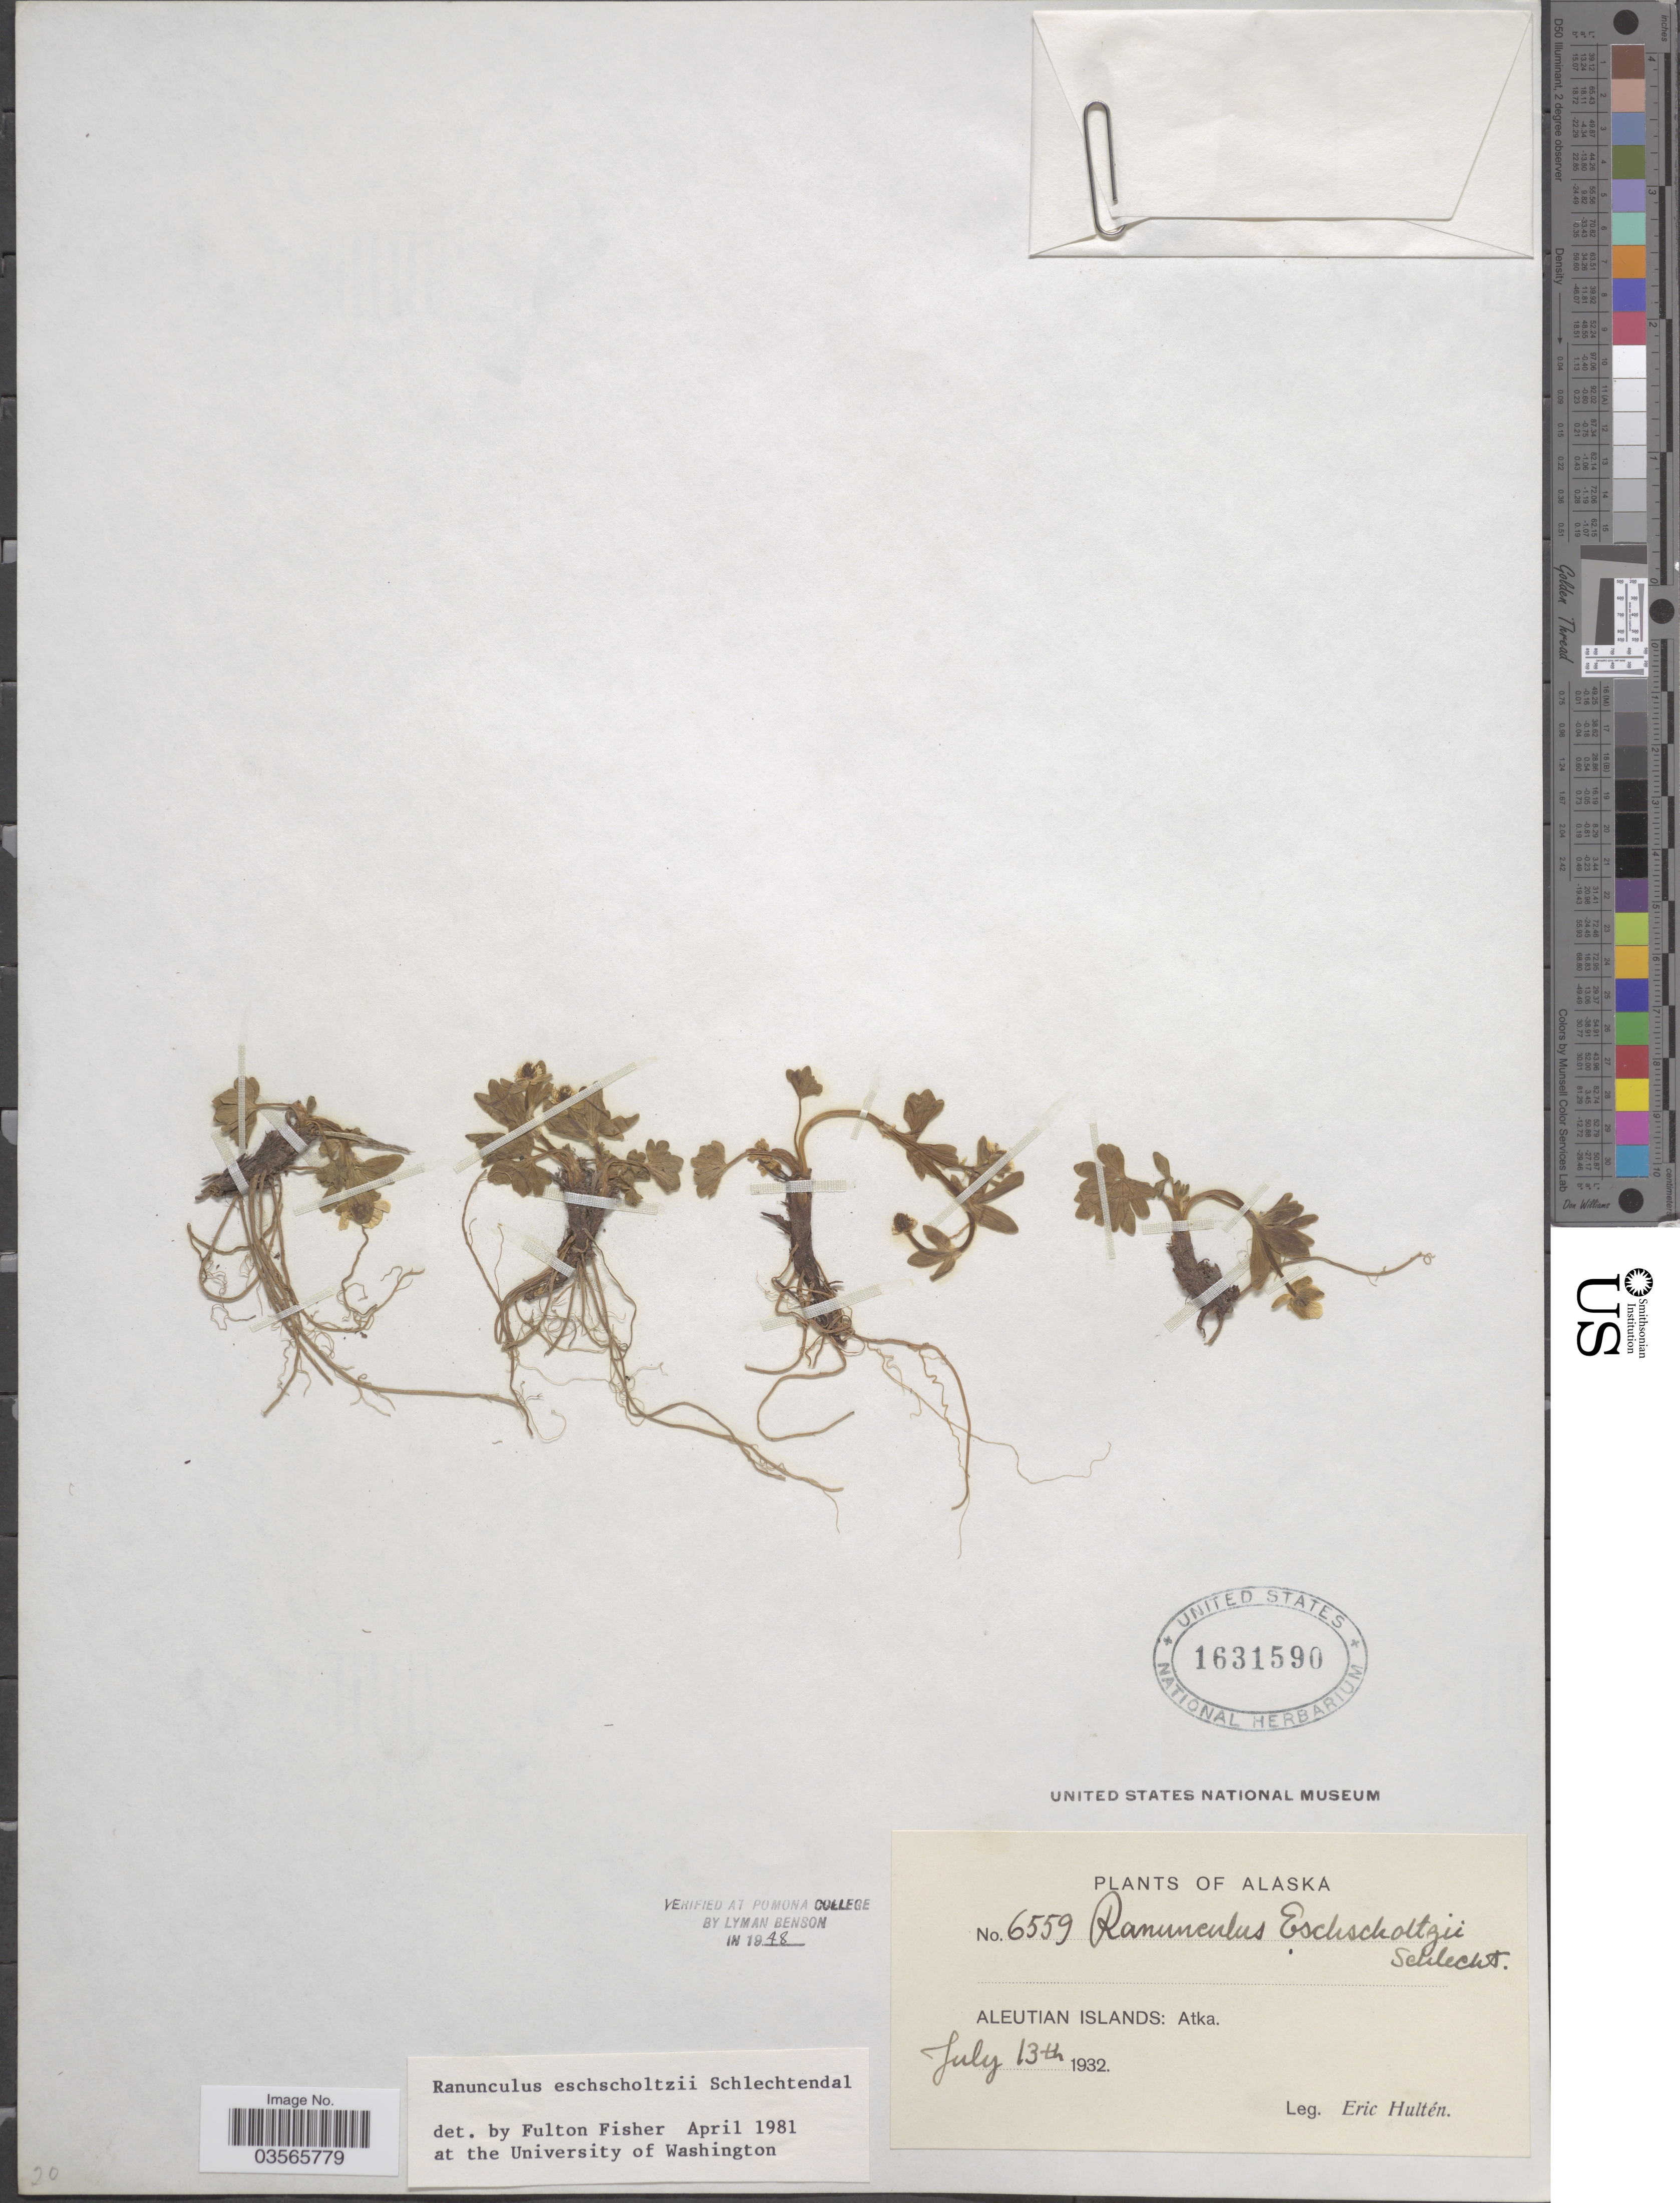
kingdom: Plantae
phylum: Tracheophyta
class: Magnoliopsida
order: Ranunculales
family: Ranunculaceae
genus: Ranunculus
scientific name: Ranunculus eschscholtzii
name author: Schltdl.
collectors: E. G. Hultén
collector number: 6559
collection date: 1932-07-13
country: United States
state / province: Alaska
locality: Aleutian Islands: Atka.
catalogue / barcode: US 1631590